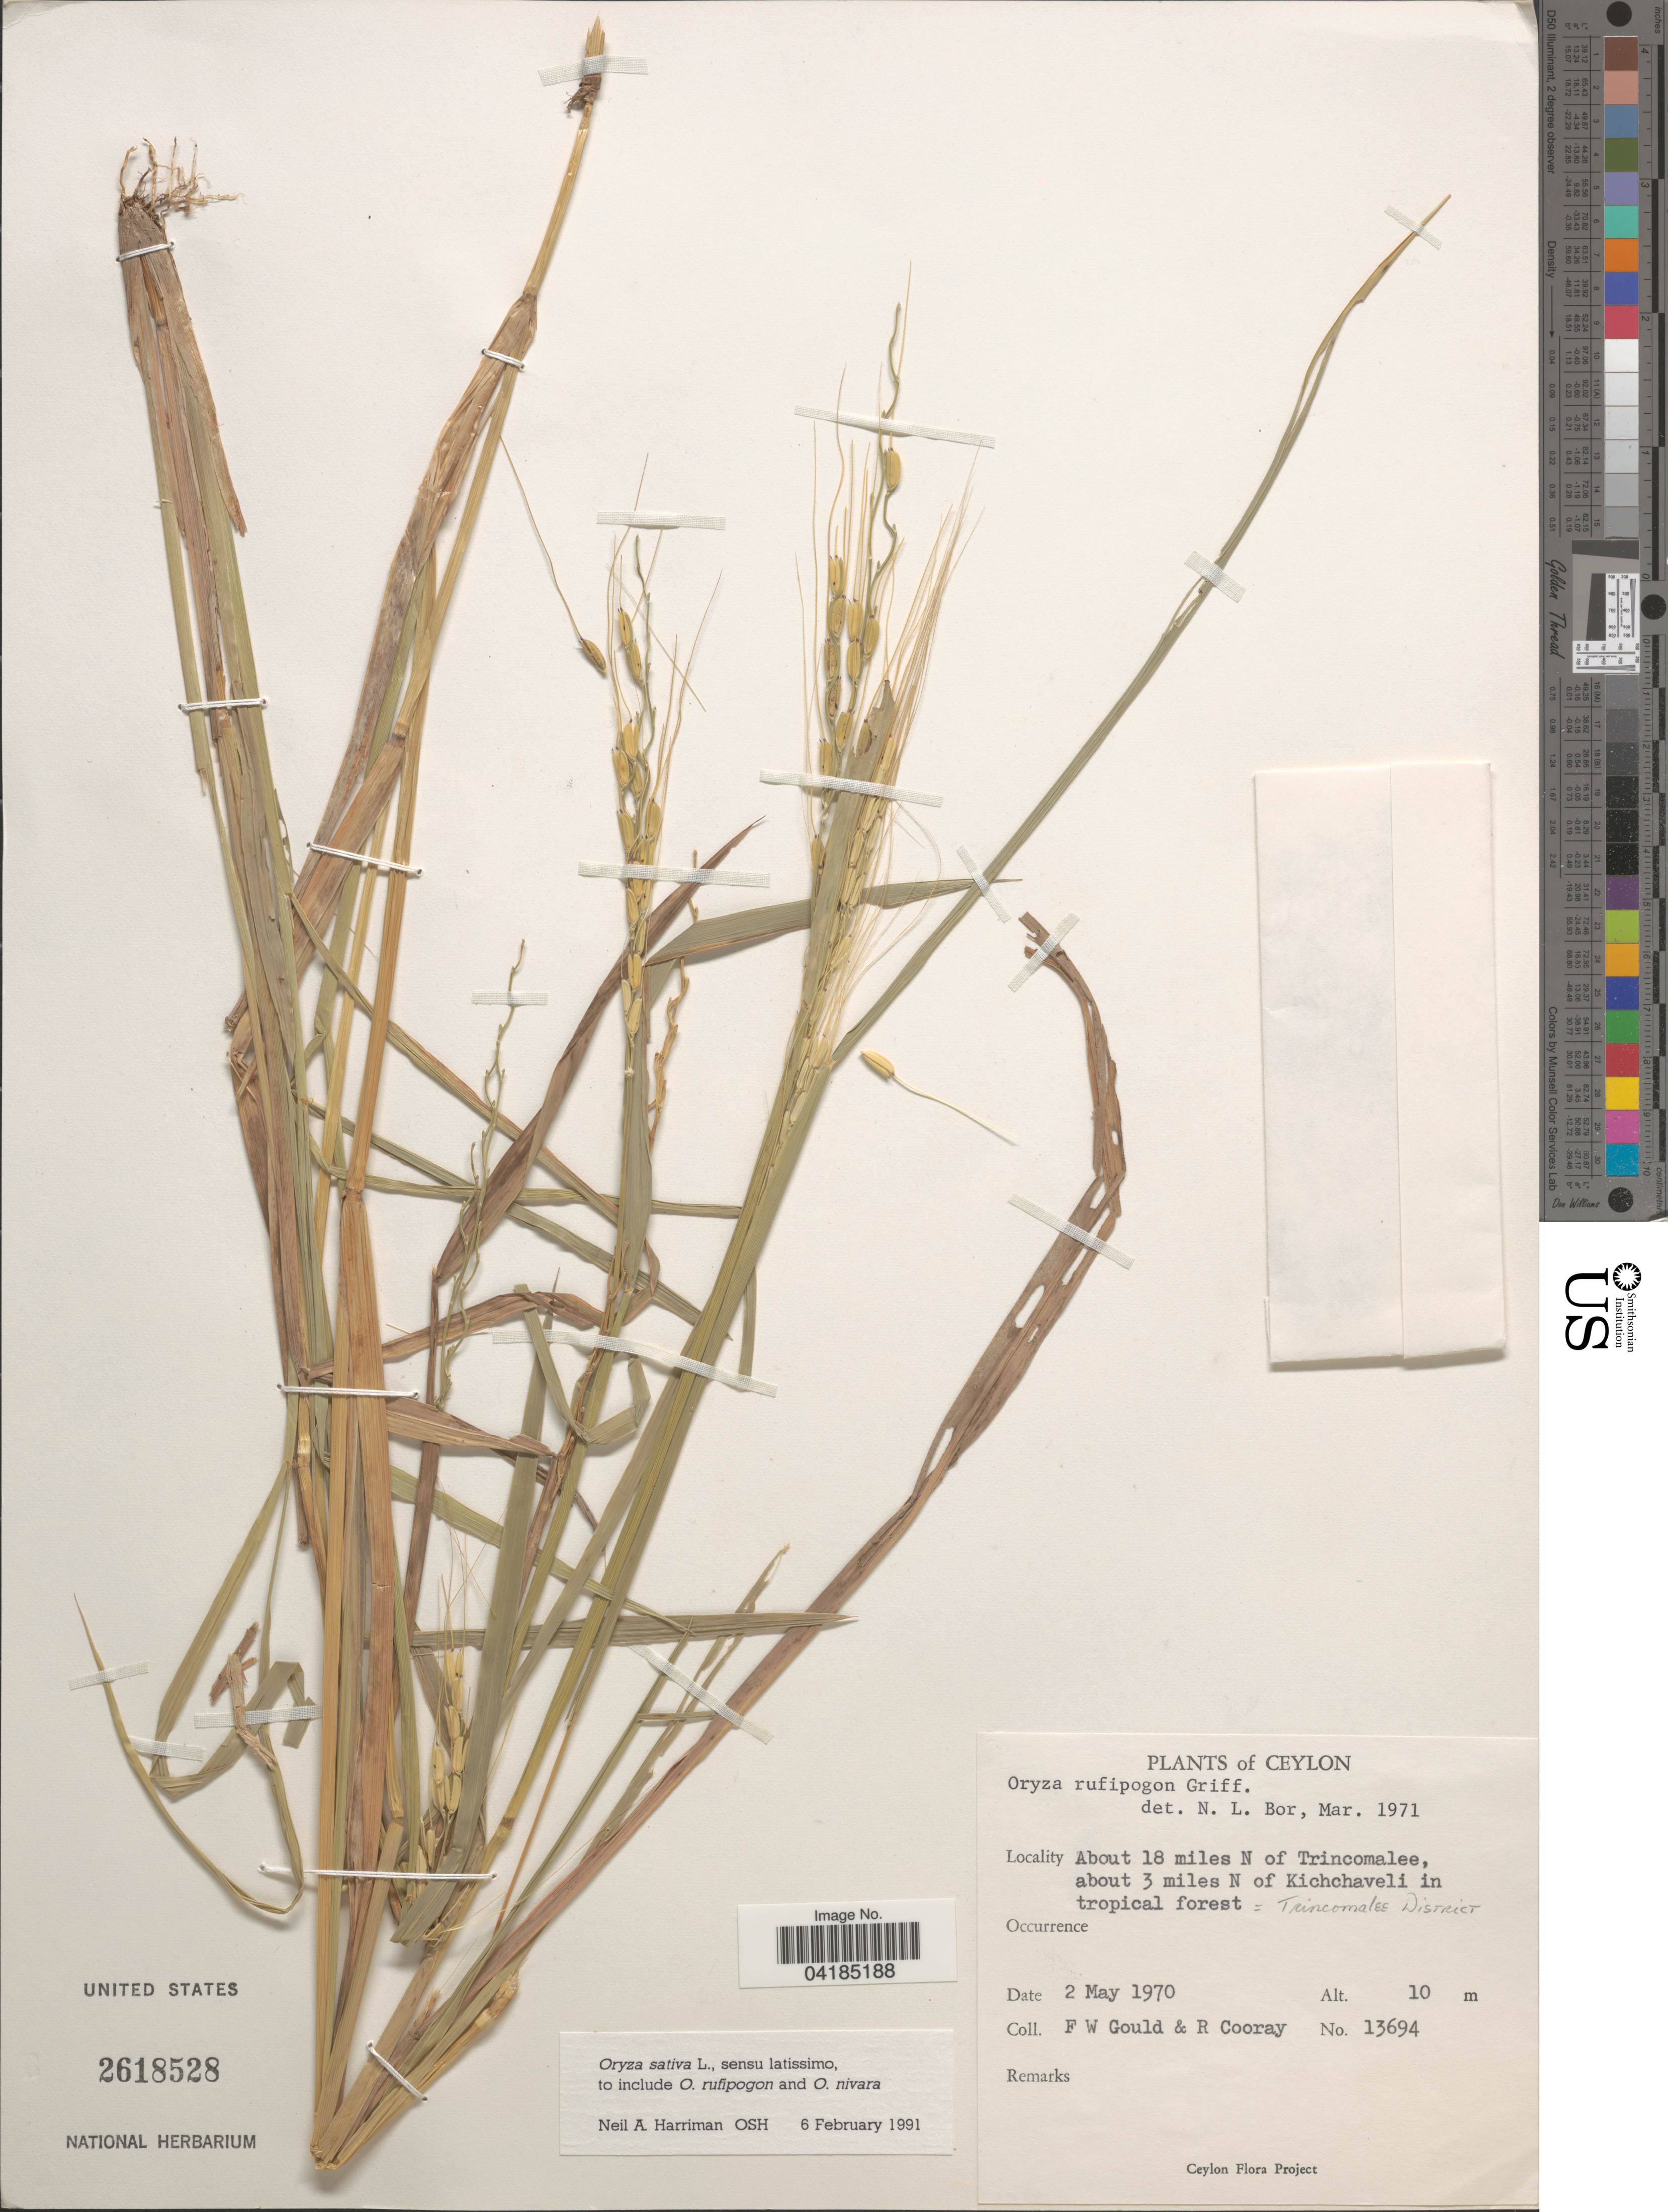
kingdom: Plantae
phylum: Tracheophyta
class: Liliopsida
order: Poales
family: Poaceae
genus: Oryza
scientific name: Oryza sativa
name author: L.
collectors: F. W. Gould & R. Cooray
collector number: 13694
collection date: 1970-05-02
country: Sri Lanka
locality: Ceylon. About 18 miles N of Trincomalee, about 3 miles N of Kichchaveli in tropical forest. = Trincomalee District.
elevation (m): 10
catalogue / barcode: US 2618528